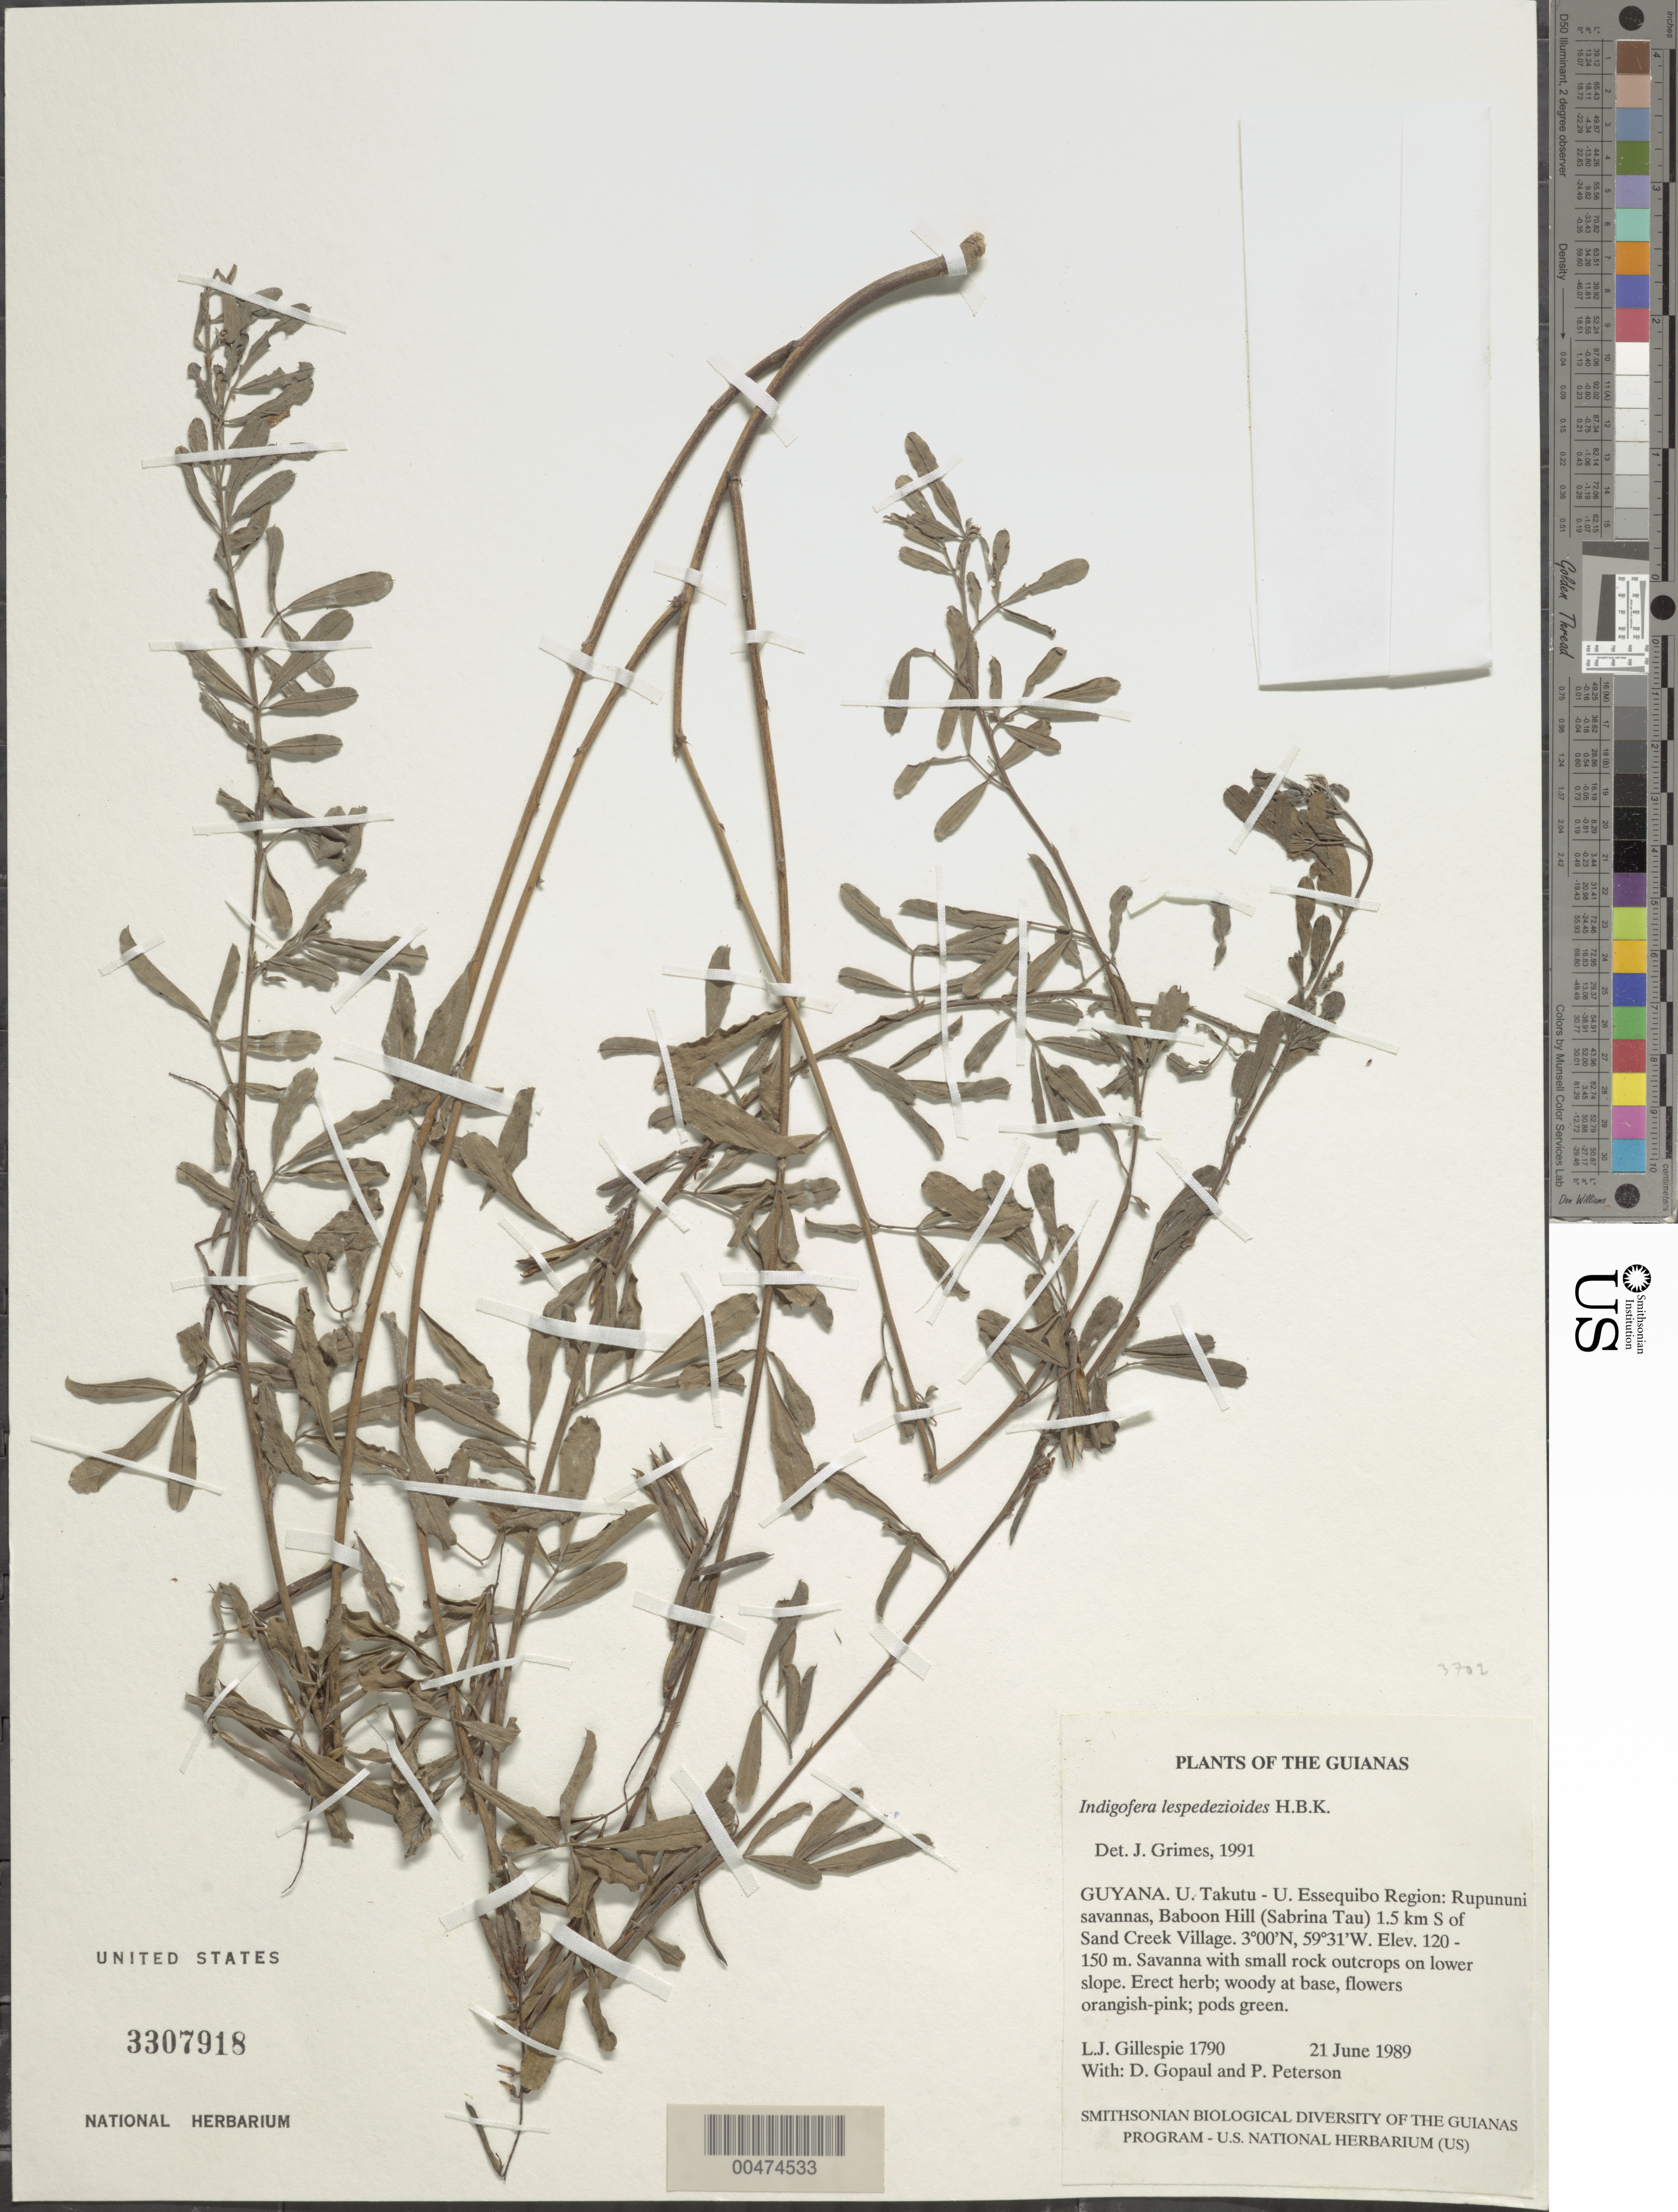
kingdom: Plantae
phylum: Tracheophyta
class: Magnoliopsida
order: Fabales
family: Fabaceae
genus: Indigofera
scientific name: Indigofera lespedezioides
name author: Kunth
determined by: Grimes, J.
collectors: L. J. Gillespie, D. Gopaul & P. M. Peterson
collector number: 1790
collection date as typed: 23 June 1989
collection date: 1989-06-23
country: Guyana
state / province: U. Takutu-U. Essequibo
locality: Rupununi savannas, Baboon Hill (Sabrina Tau) 1.5 km S of Sand Creek Village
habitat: Savanna with small rock outcrops on lower slope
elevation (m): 330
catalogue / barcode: US 3307918